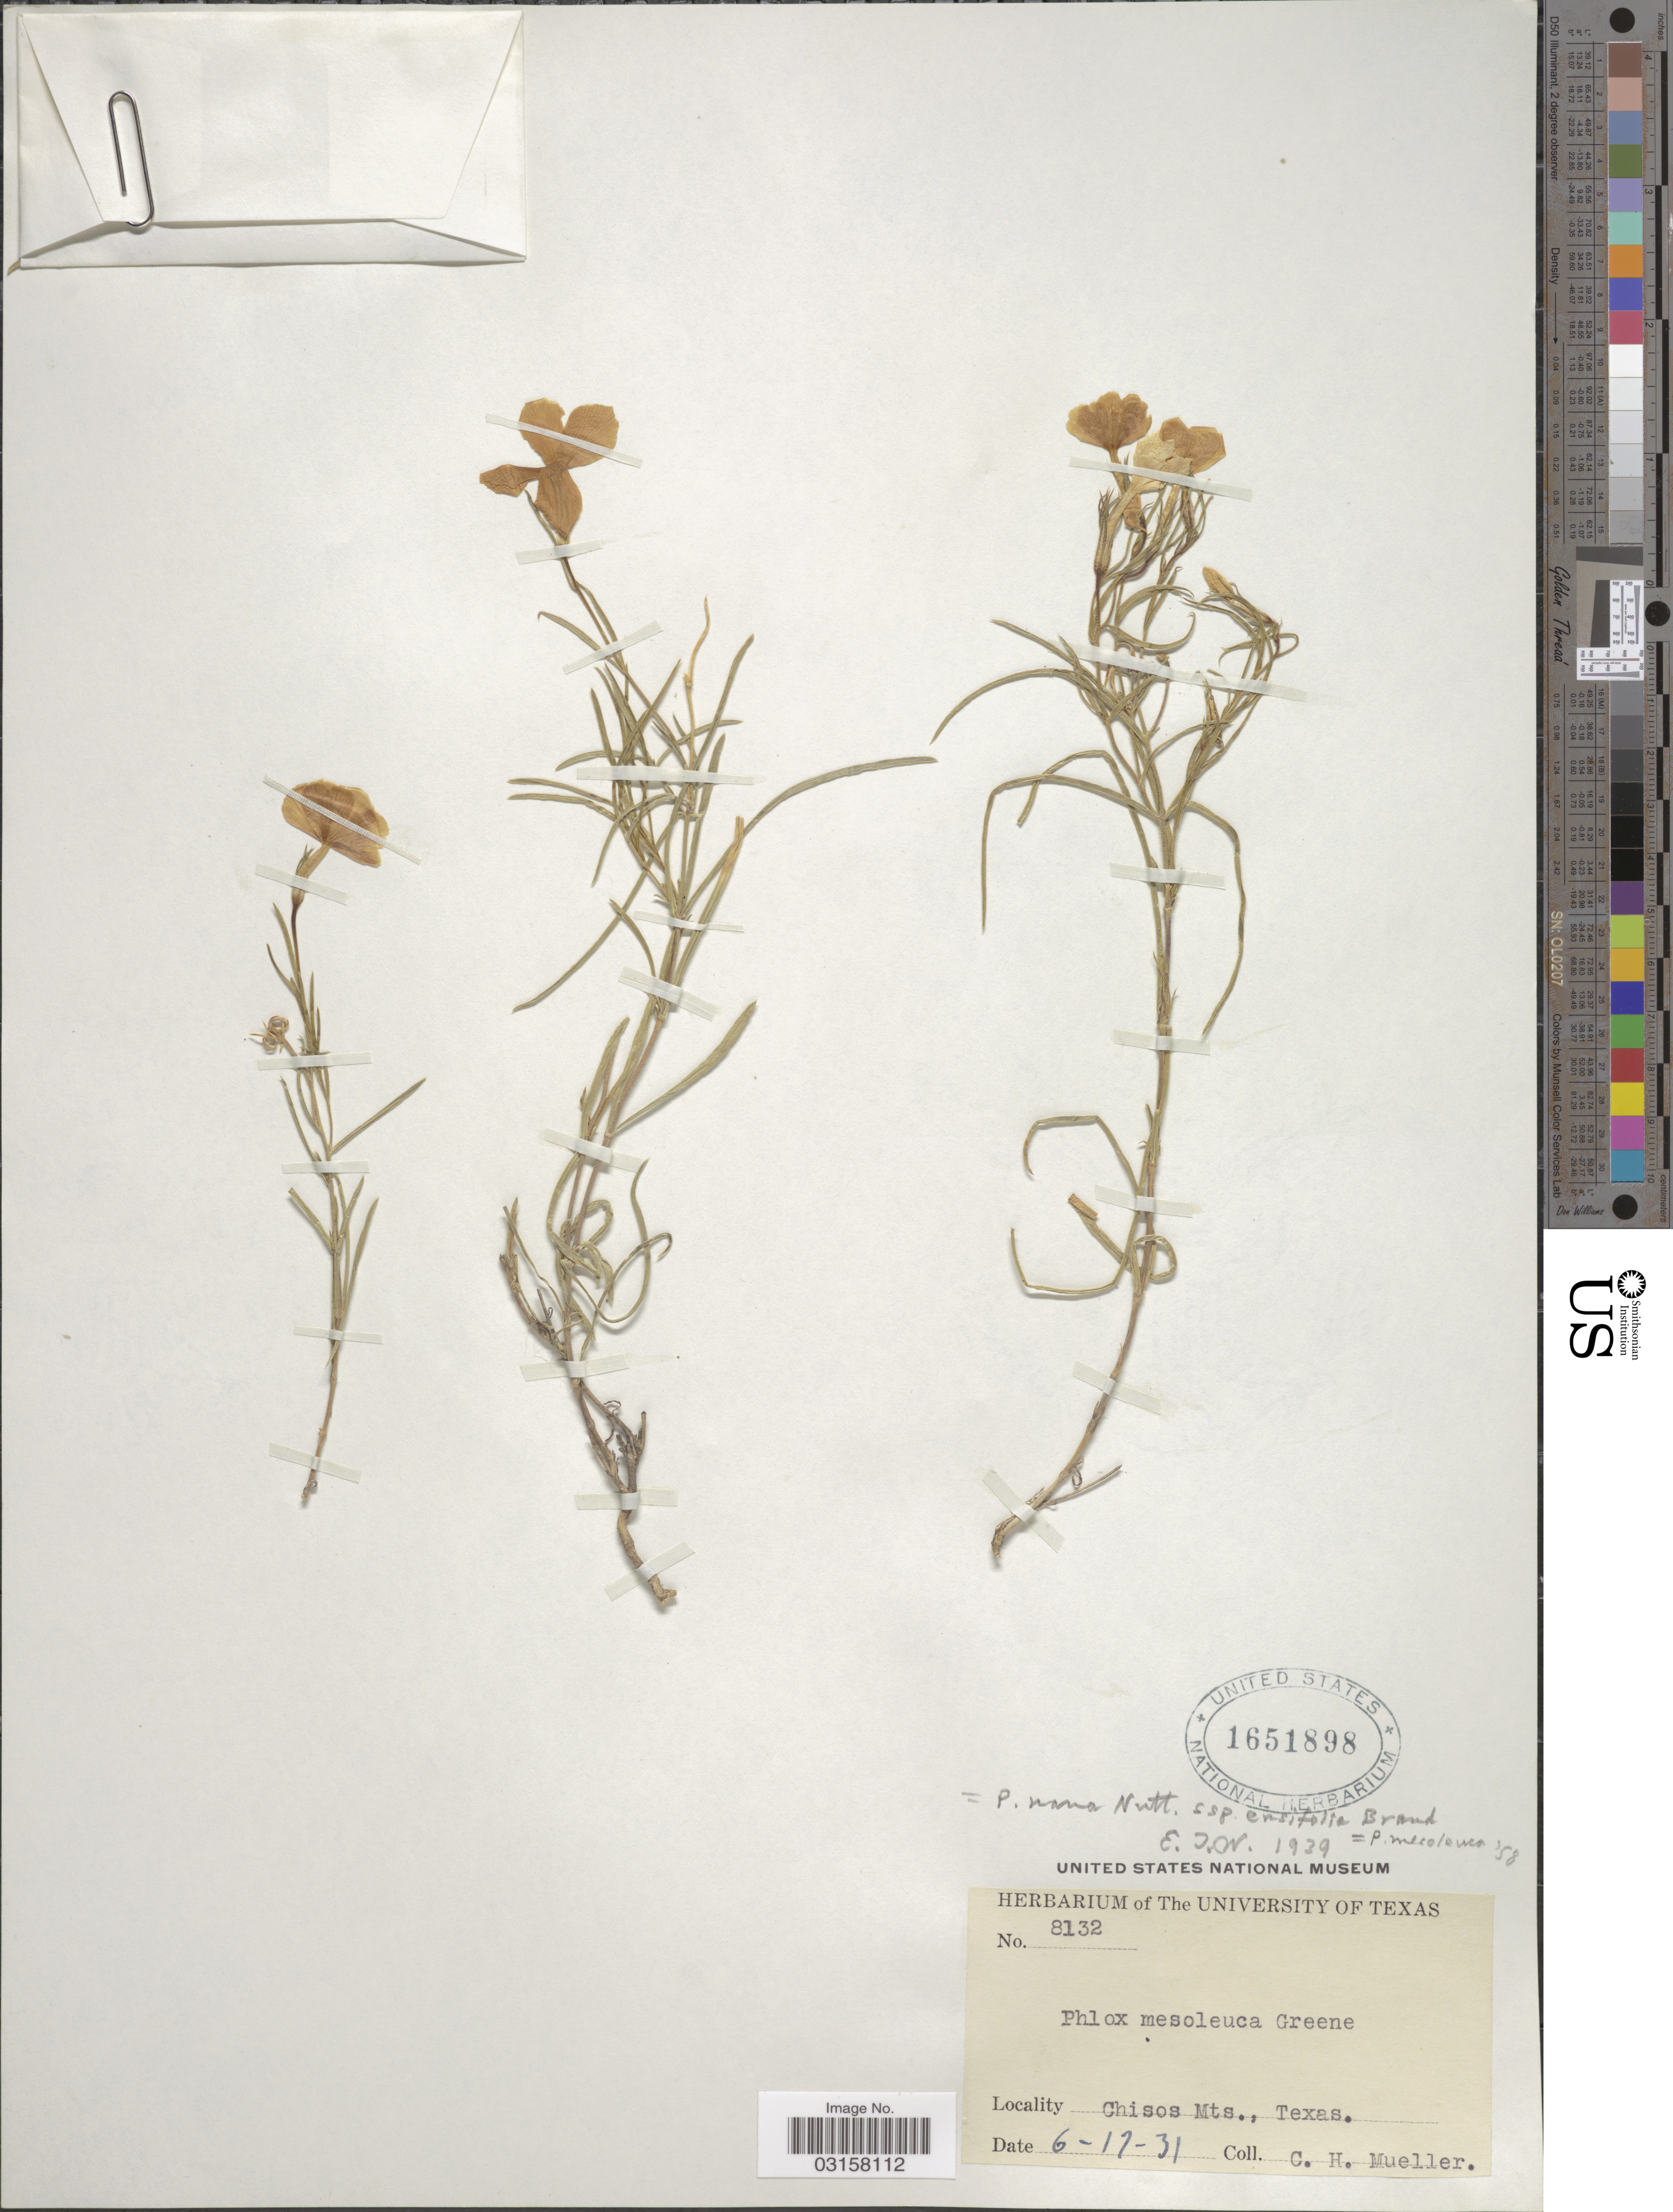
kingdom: Plantae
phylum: Tracheophyta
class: Magnoliopsida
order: Ericales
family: Polemoniaceae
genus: Phlox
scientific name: Phlox nana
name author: Nutt.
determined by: Mayfield, M. H.; Ferguson, C. J.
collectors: C. H. Mueller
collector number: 8132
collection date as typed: Transcribed d/m/y: 17/6/31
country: United States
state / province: Texas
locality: Chisos Mts.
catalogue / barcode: US 1651898